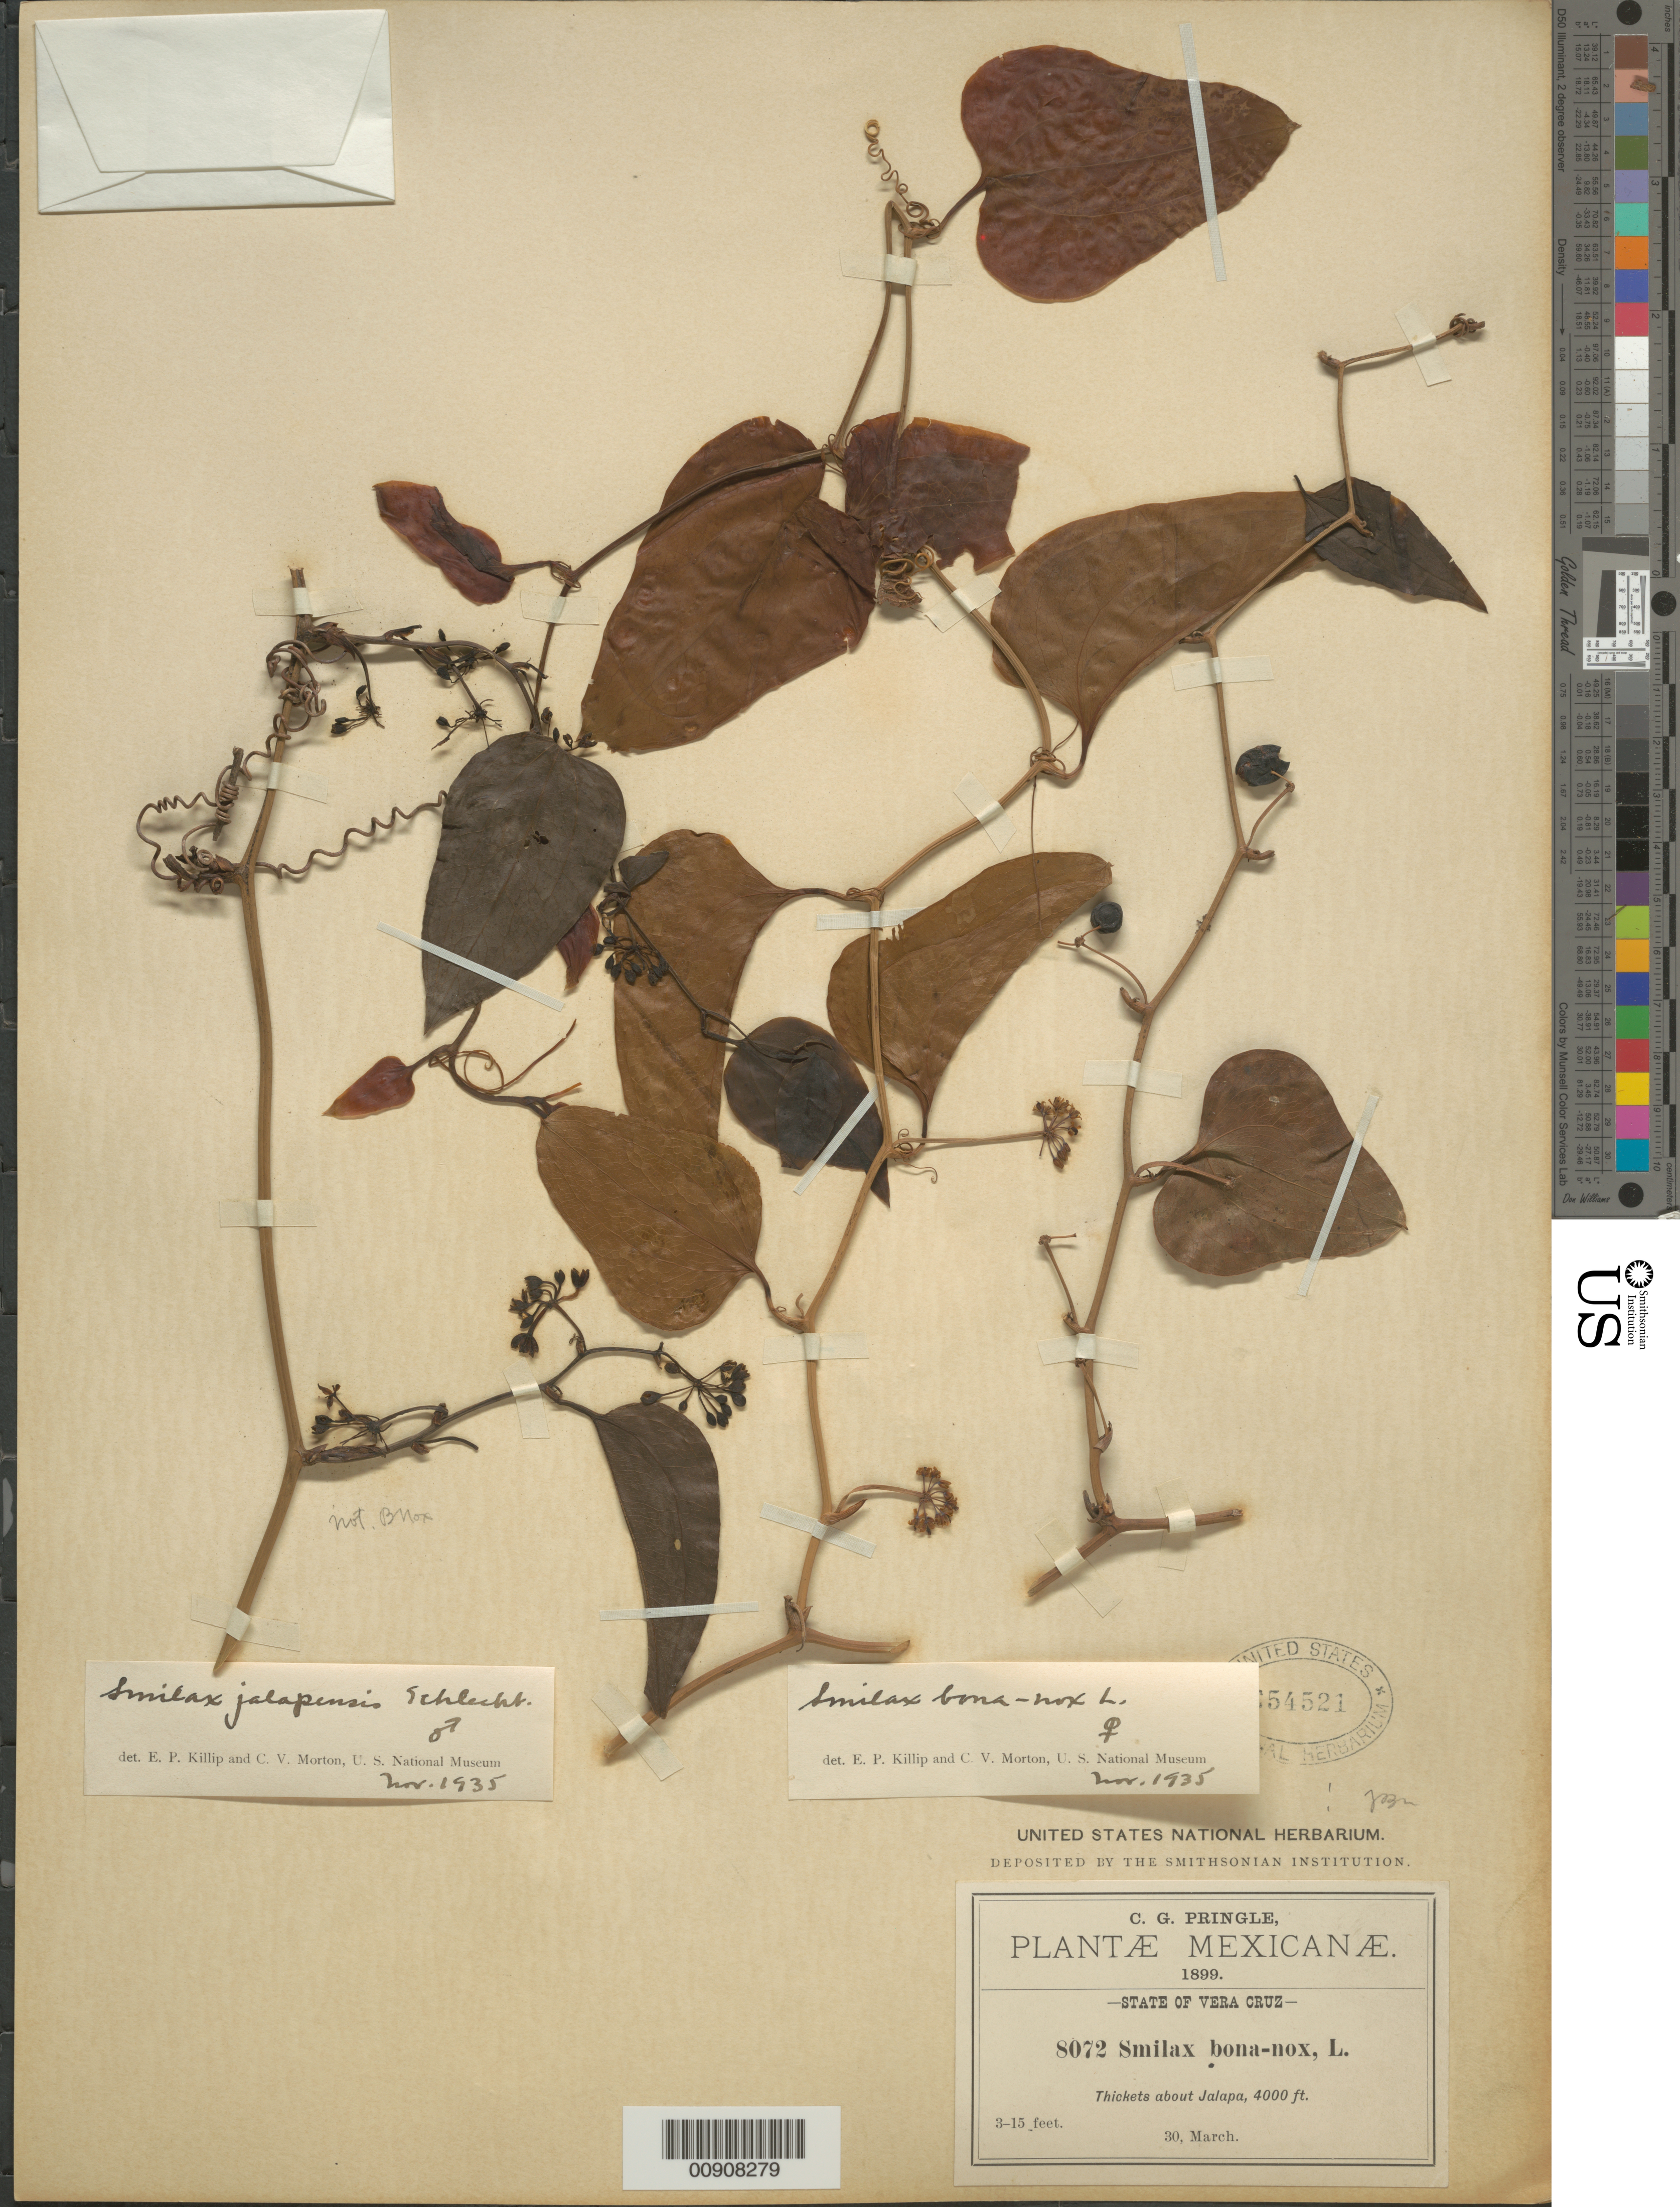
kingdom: Plantae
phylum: Tracheophyta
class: Liliopsida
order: Liliales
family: Smilacaceae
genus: Smilax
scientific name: Smilax bona-nox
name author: L.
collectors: C. G. Pringle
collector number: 8072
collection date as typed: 30 Mar 1899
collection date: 1899-03-30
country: Mexico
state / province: Veracruz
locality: About Jalapa, Veracruz.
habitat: Thickets.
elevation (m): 1219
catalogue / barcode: US 354521